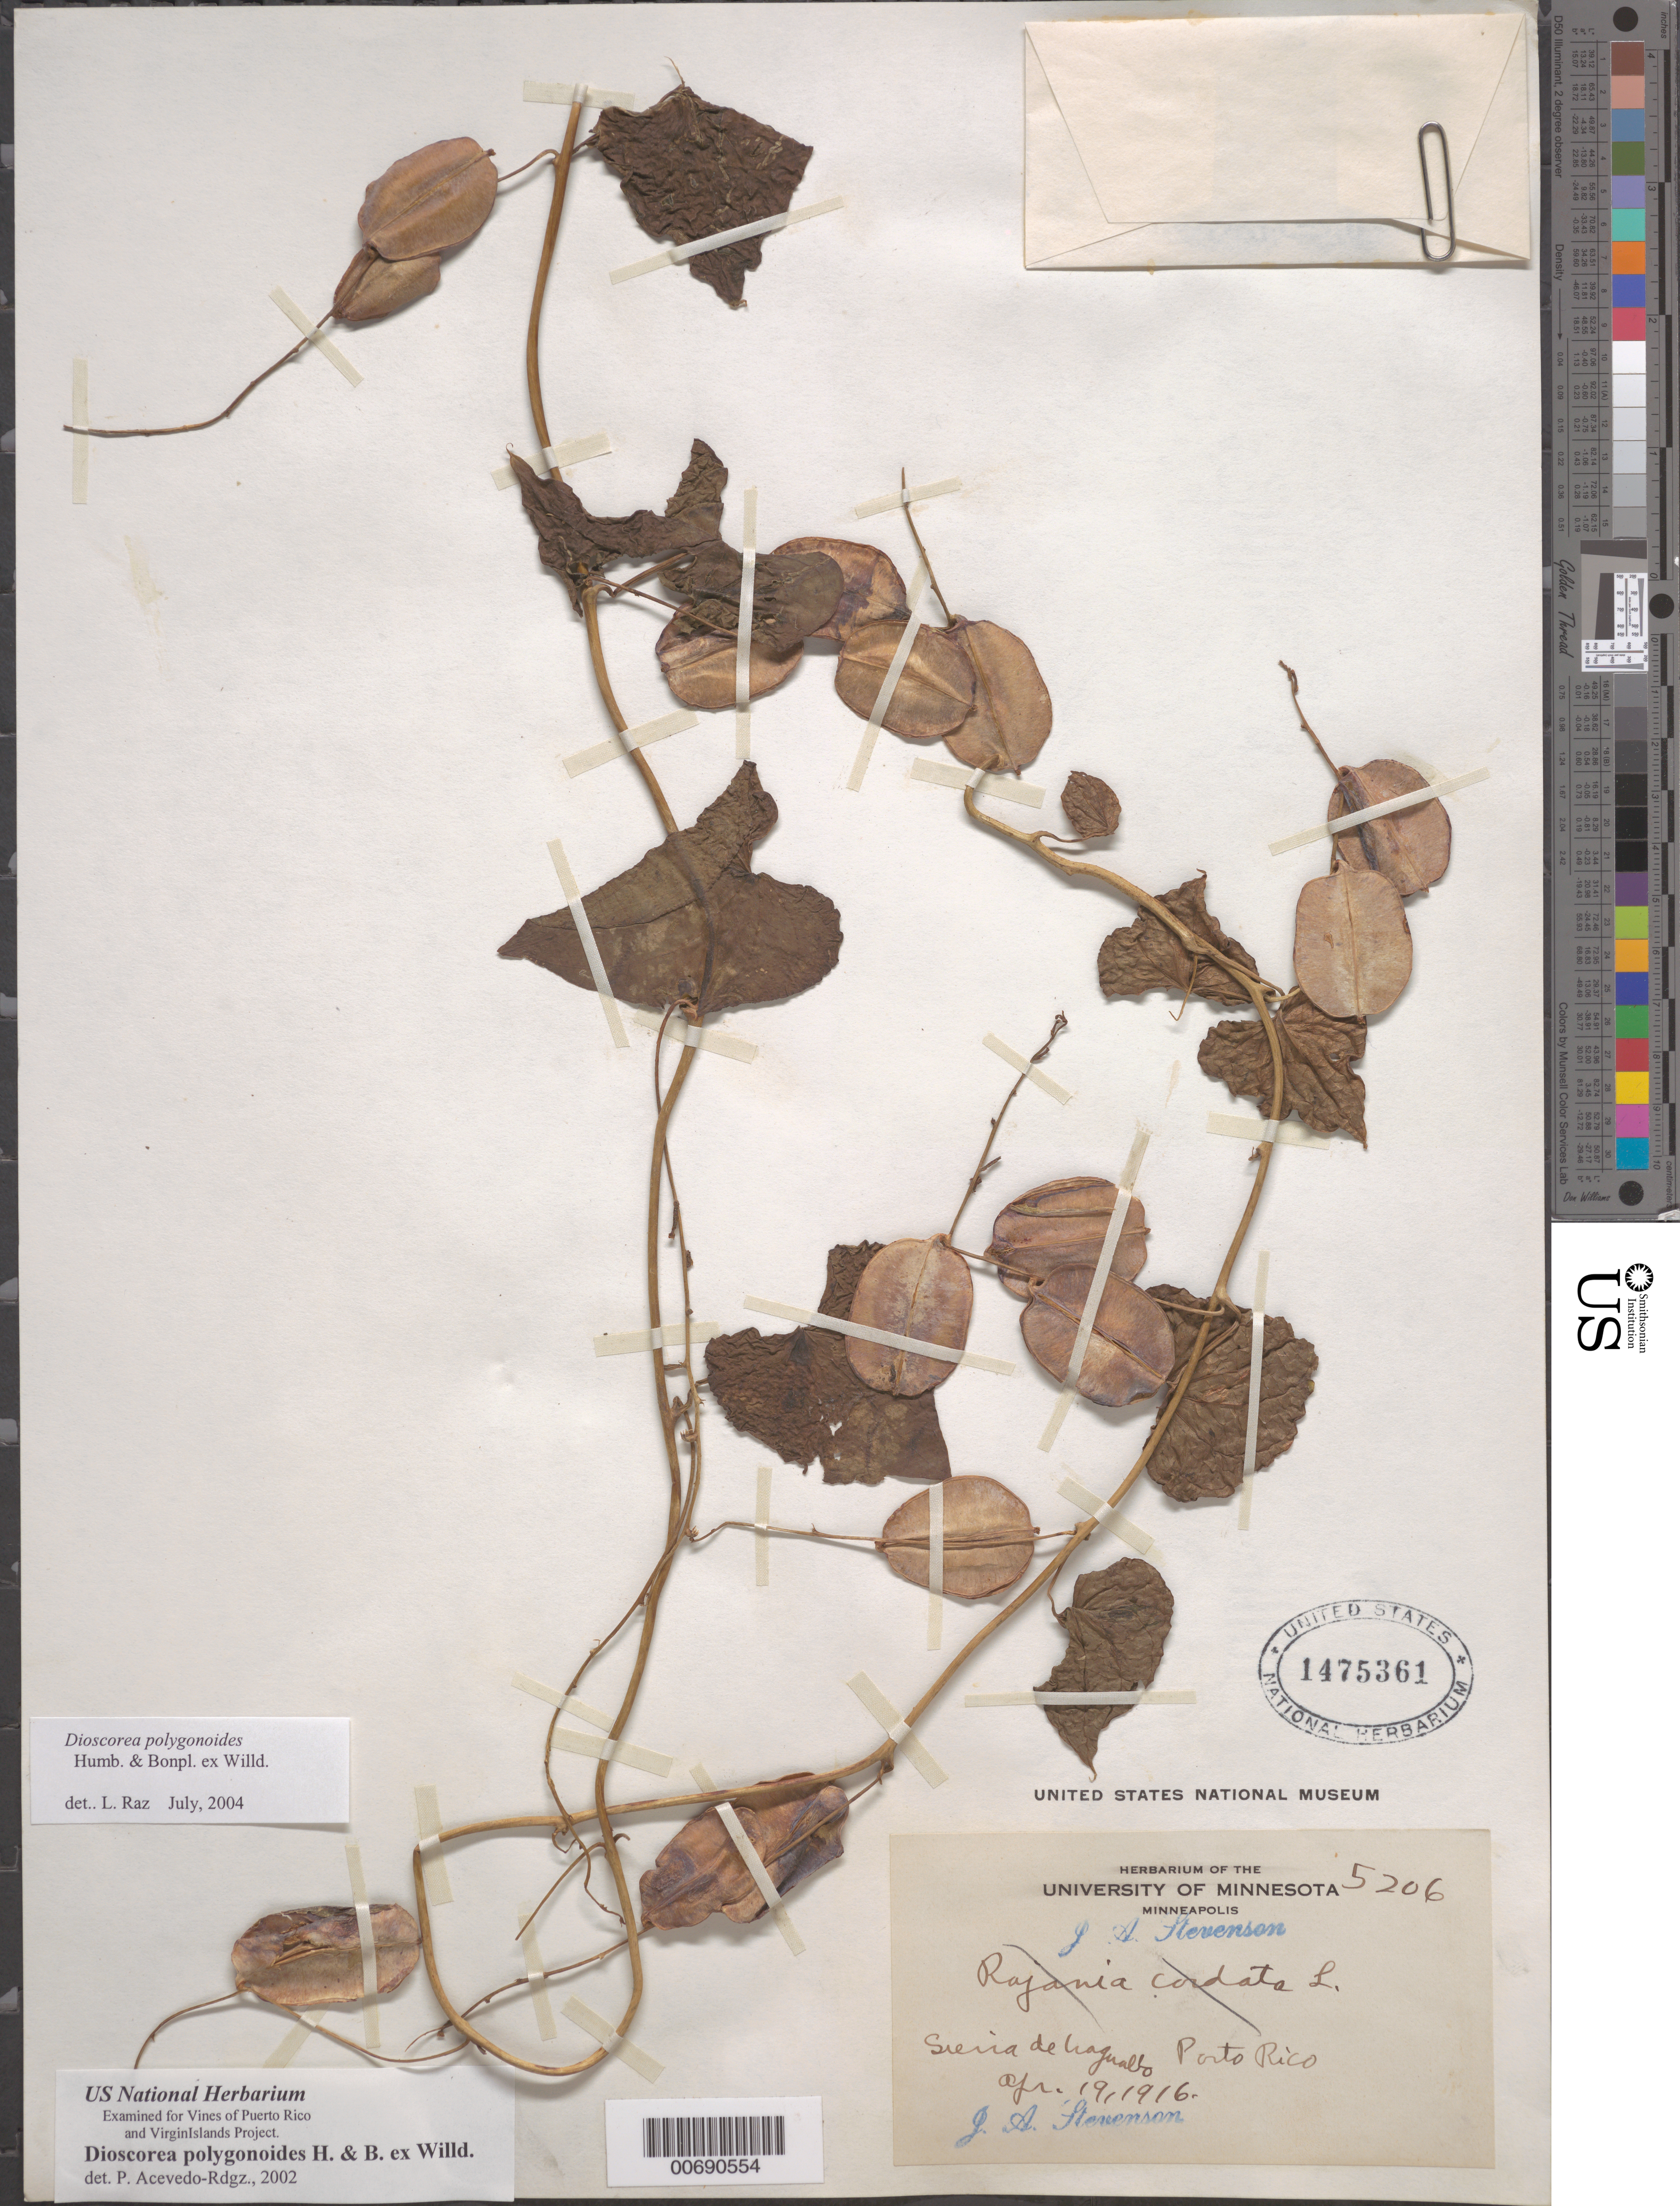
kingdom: Plantae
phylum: Tracheophyta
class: Liliopsida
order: Dioscoreales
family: Dioscoreaceae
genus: Dioscorea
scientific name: Dioscorea polygonoides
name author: Humb. & Bonpl. ex Willd.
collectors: J. Stevenson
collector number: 5206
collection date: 1916-04-19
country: Puerto Rico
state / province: Naguabo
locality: Sierra de Nagualbo, Porto Rico.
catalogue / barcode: US 1475361